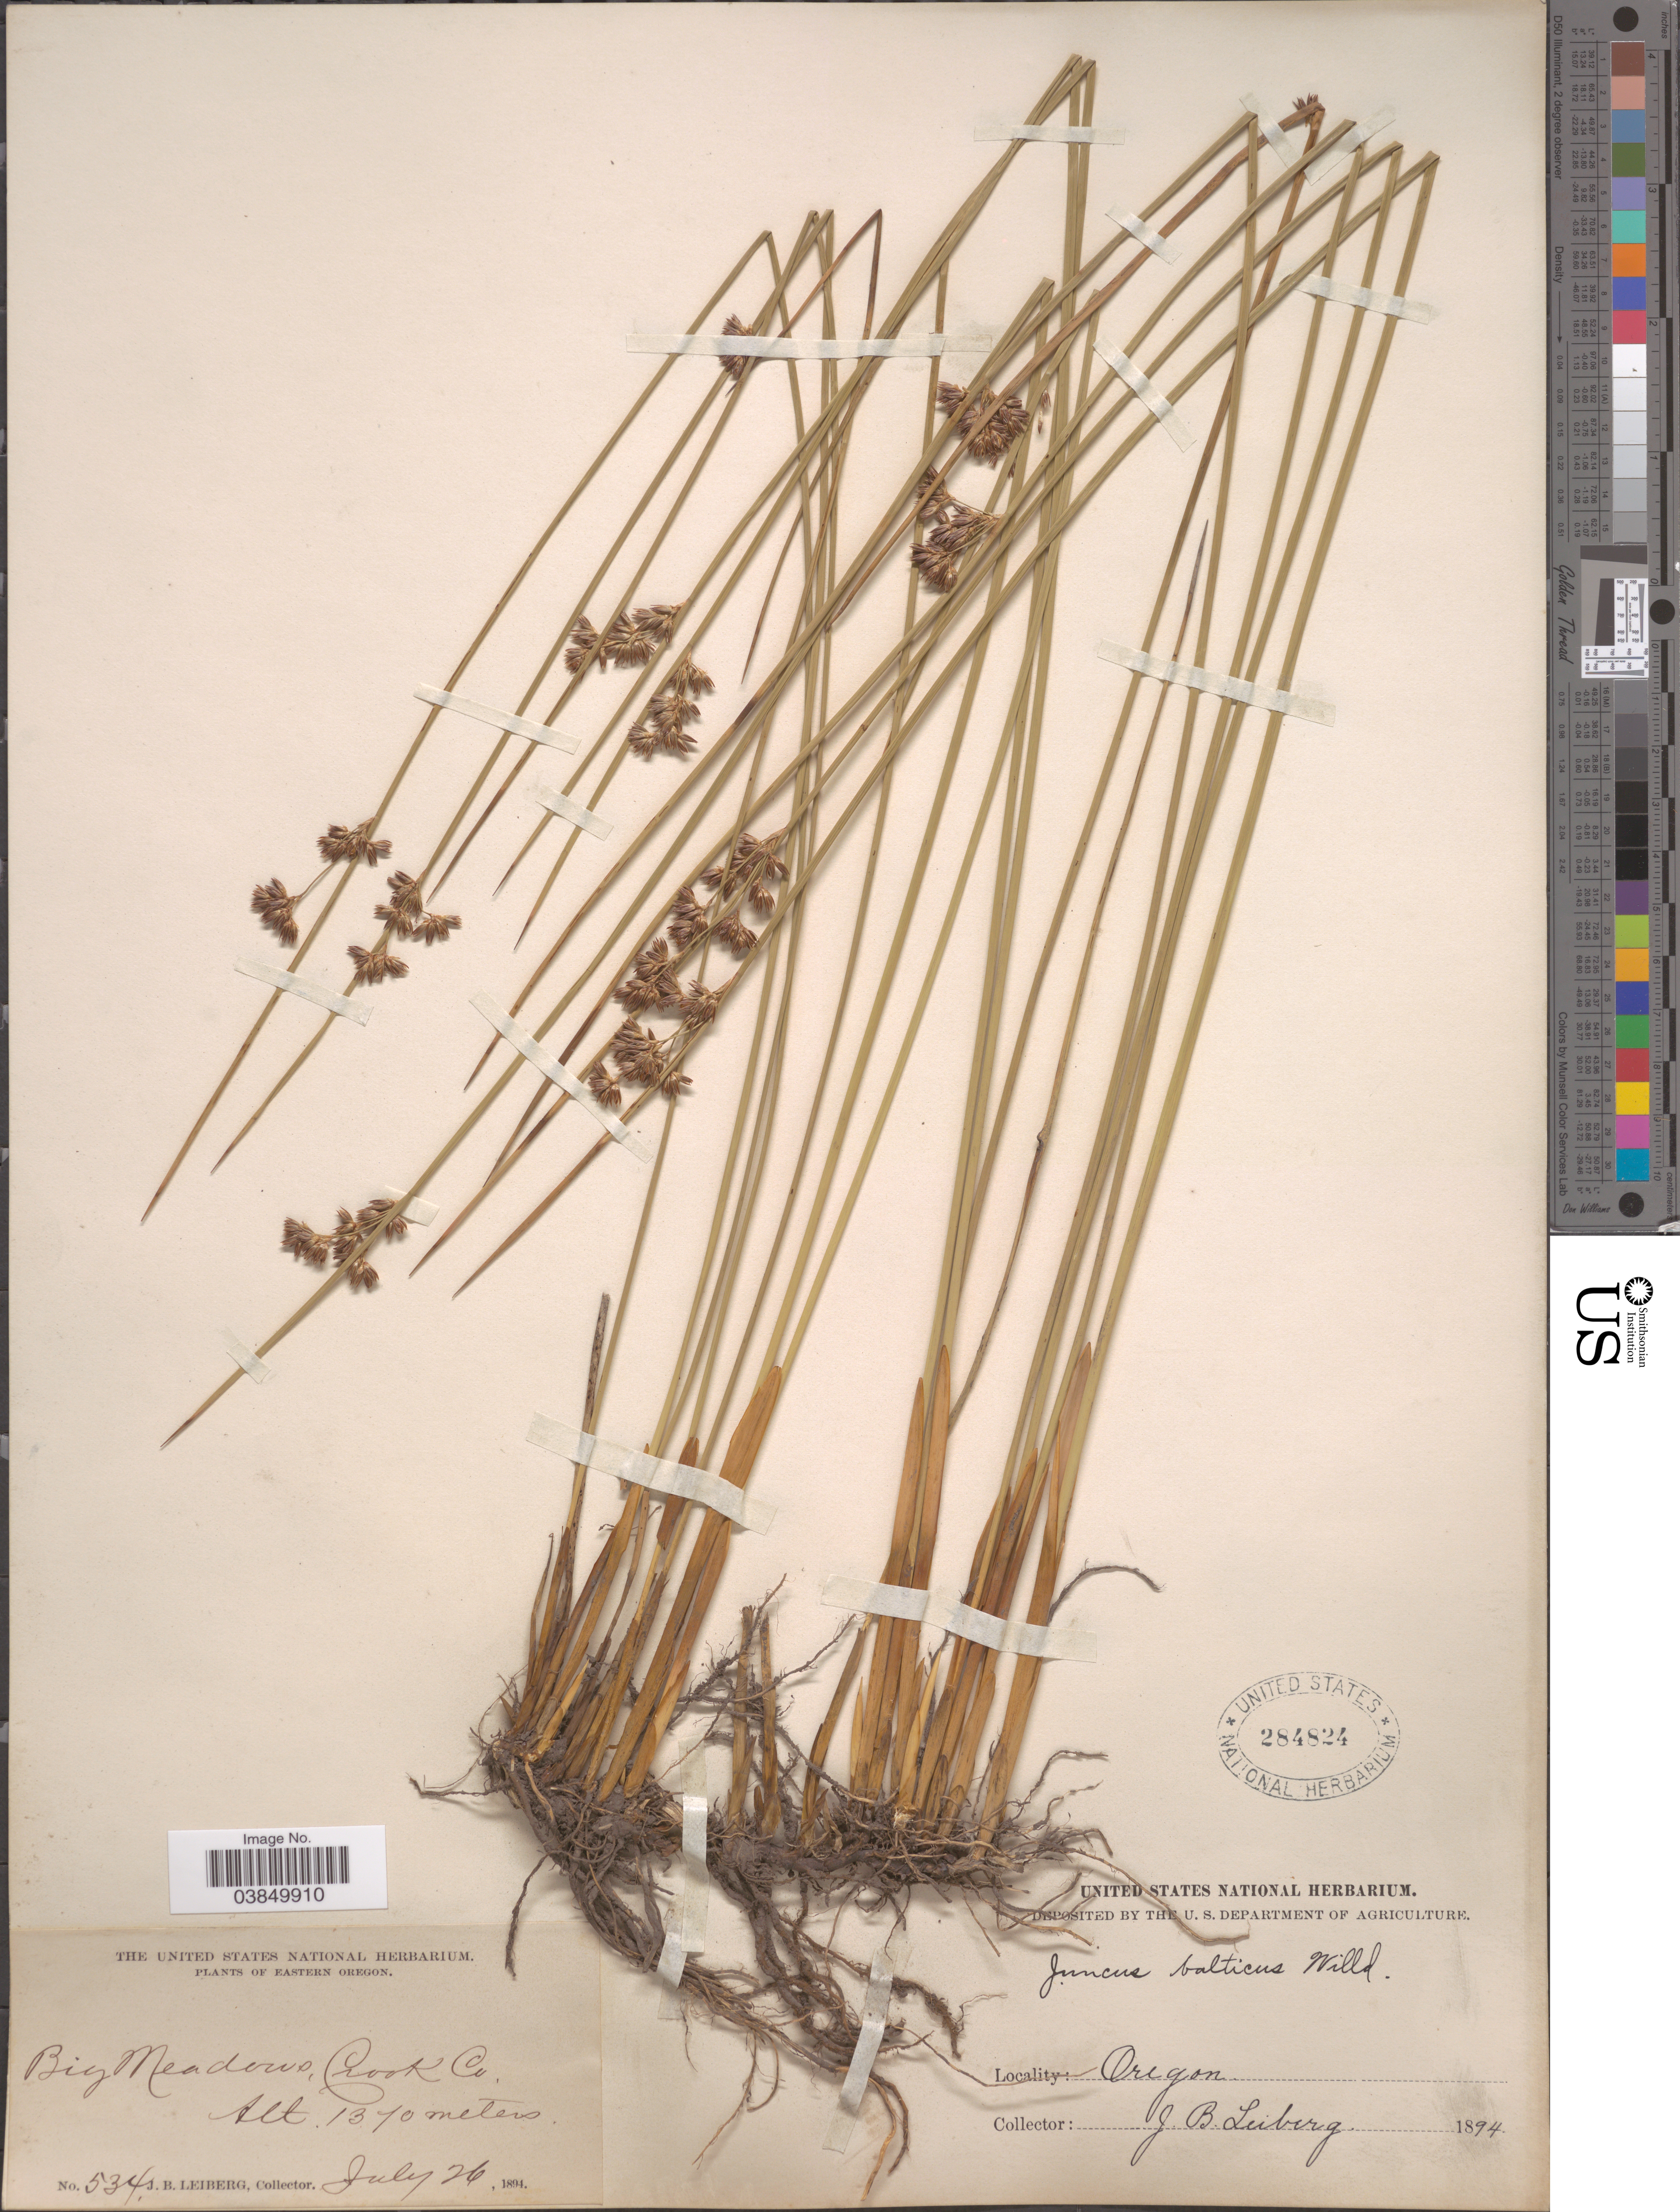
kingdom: Plantae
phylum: Tracheophyta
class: Liliopsida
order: Poales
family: Juncaceae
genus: Juncus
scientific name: Juncus balticus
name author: Willd.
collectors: J. B. Leiberg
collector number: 534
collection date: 1894-07-26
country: United States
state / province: Oregon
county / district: Crook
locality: Eastern Oregon. Big Meadows, Crook Co.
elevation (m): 1370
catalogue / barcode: US 284824